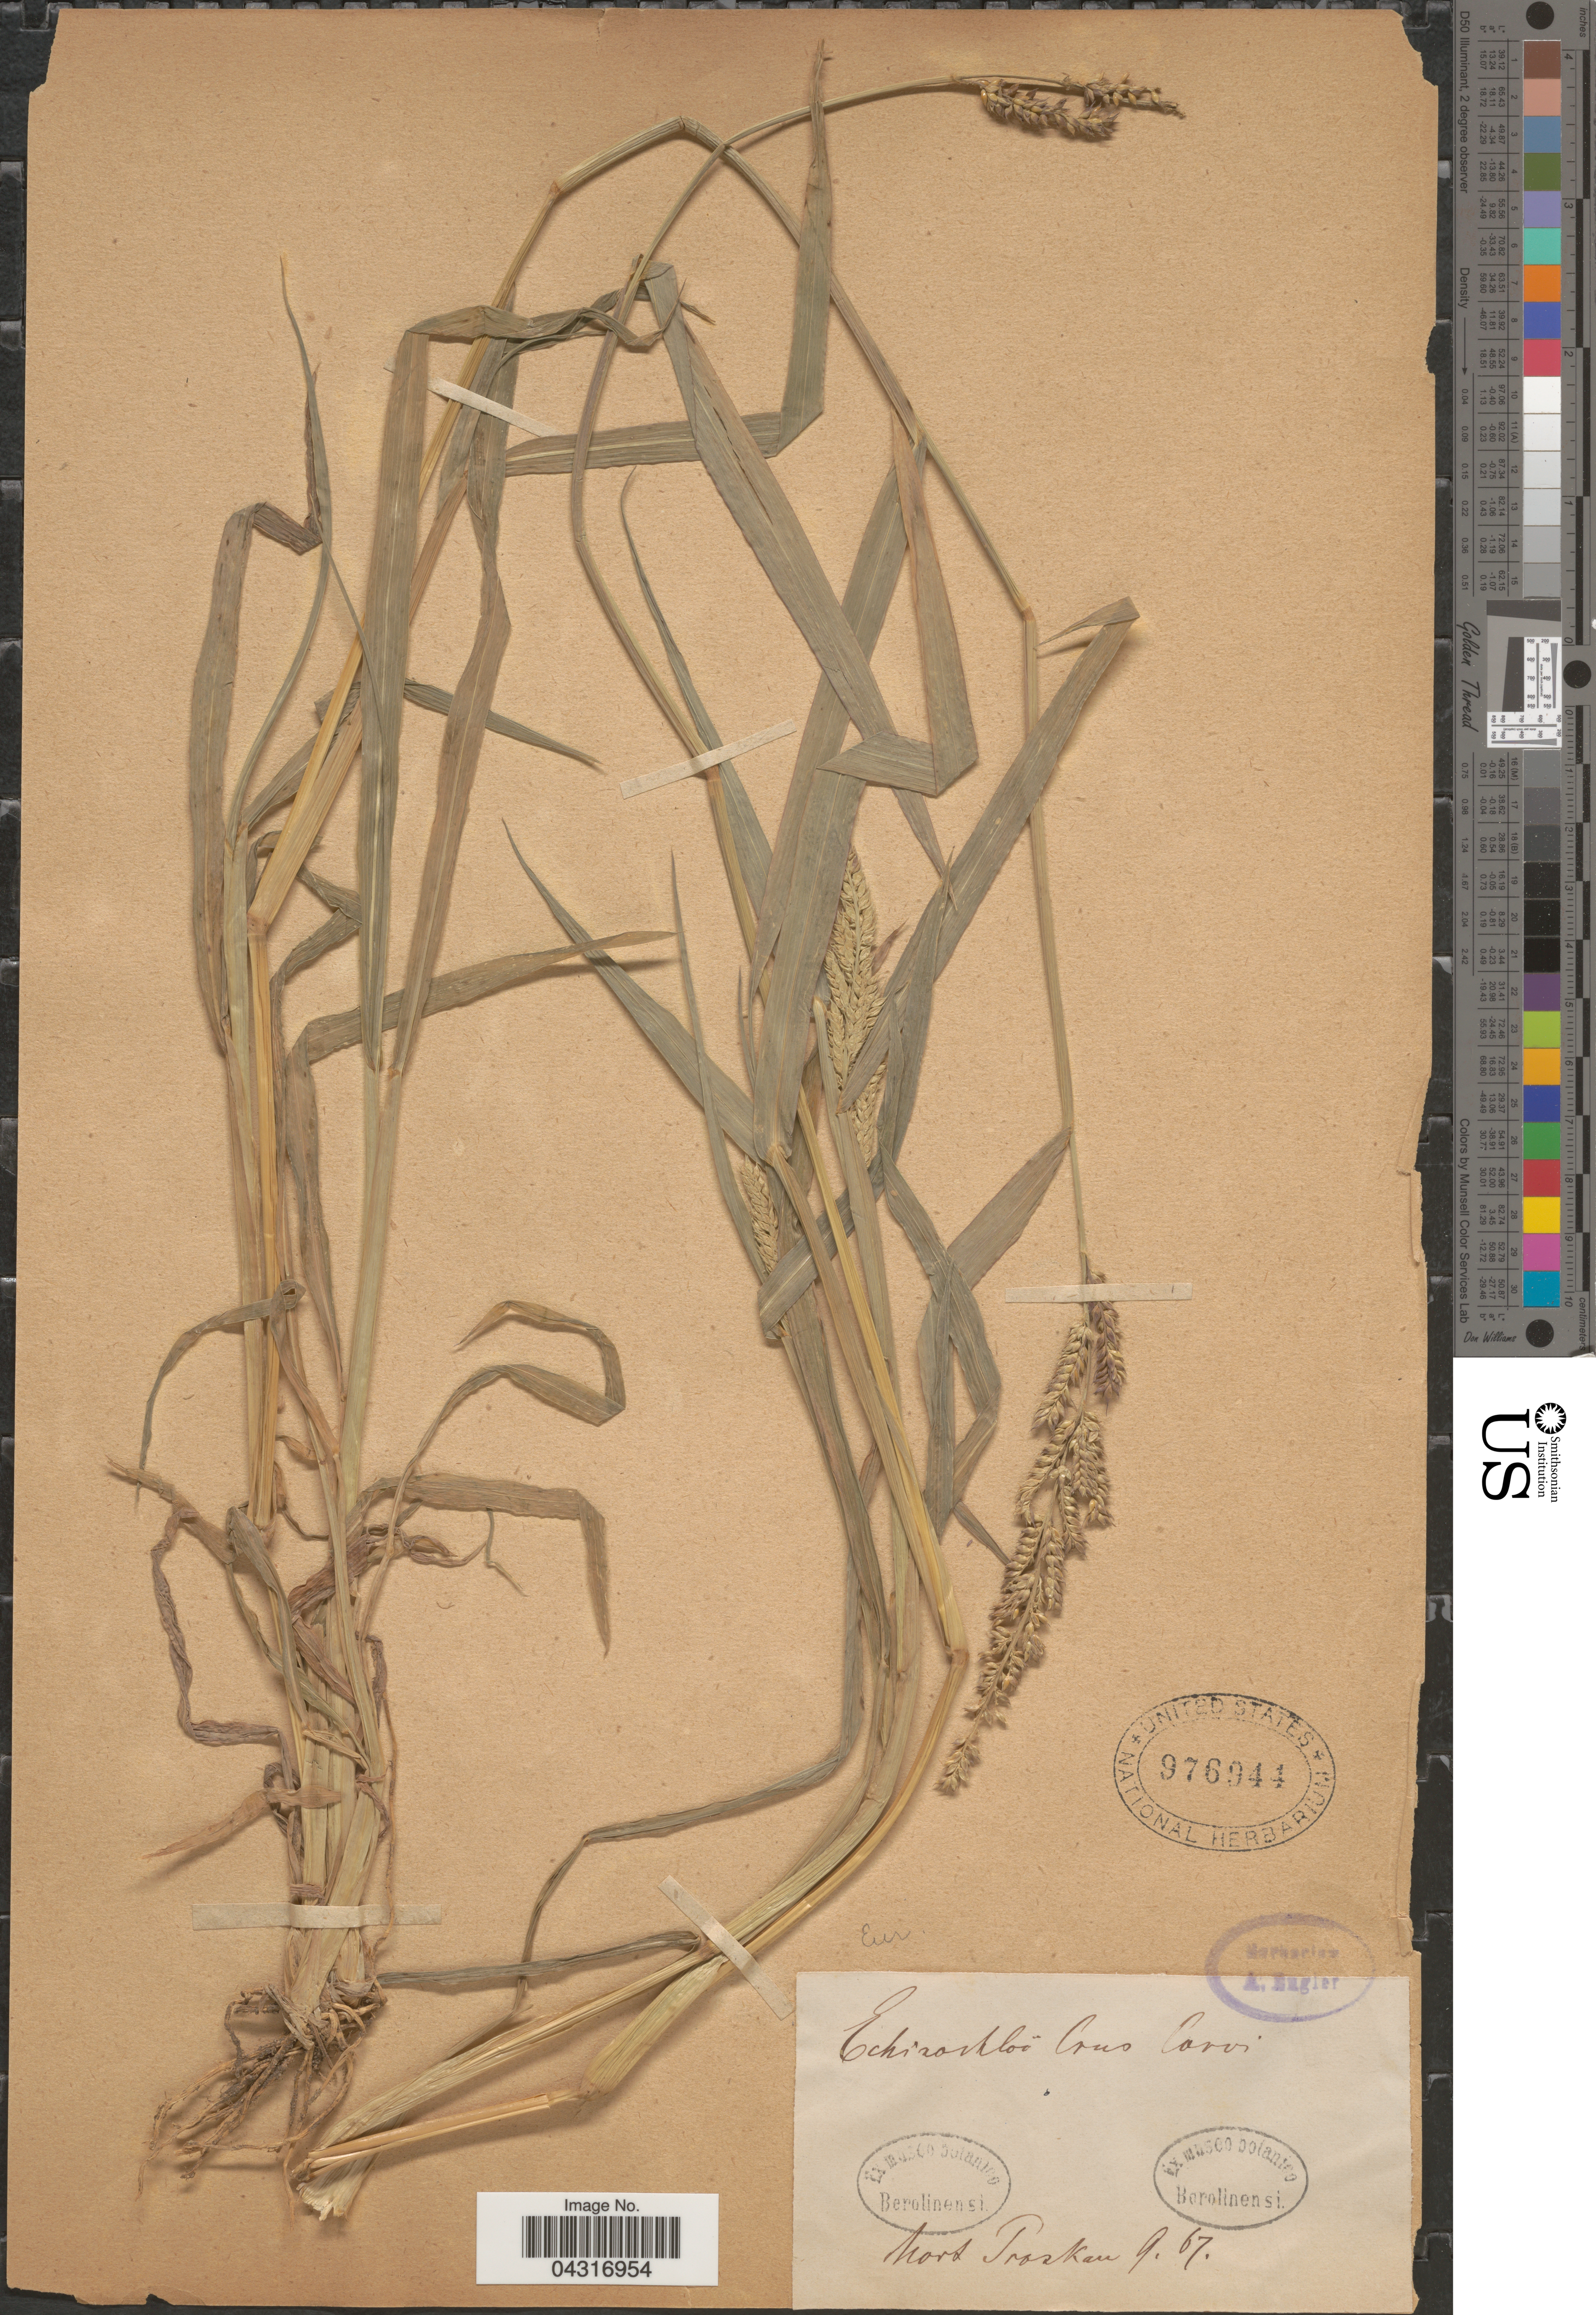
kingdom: Plantae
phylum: Tracheophyta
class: Liliopsida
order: Poales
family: Poaceae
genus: Echinochloa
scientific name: Echinochloa crus-galli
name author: (L.) P. Beauv.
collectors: ex herb. A. Engler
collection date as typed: Transcribed d/m/y: /9/67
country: Poland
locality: Eur. Nort Proskau.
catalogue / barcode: US 976944